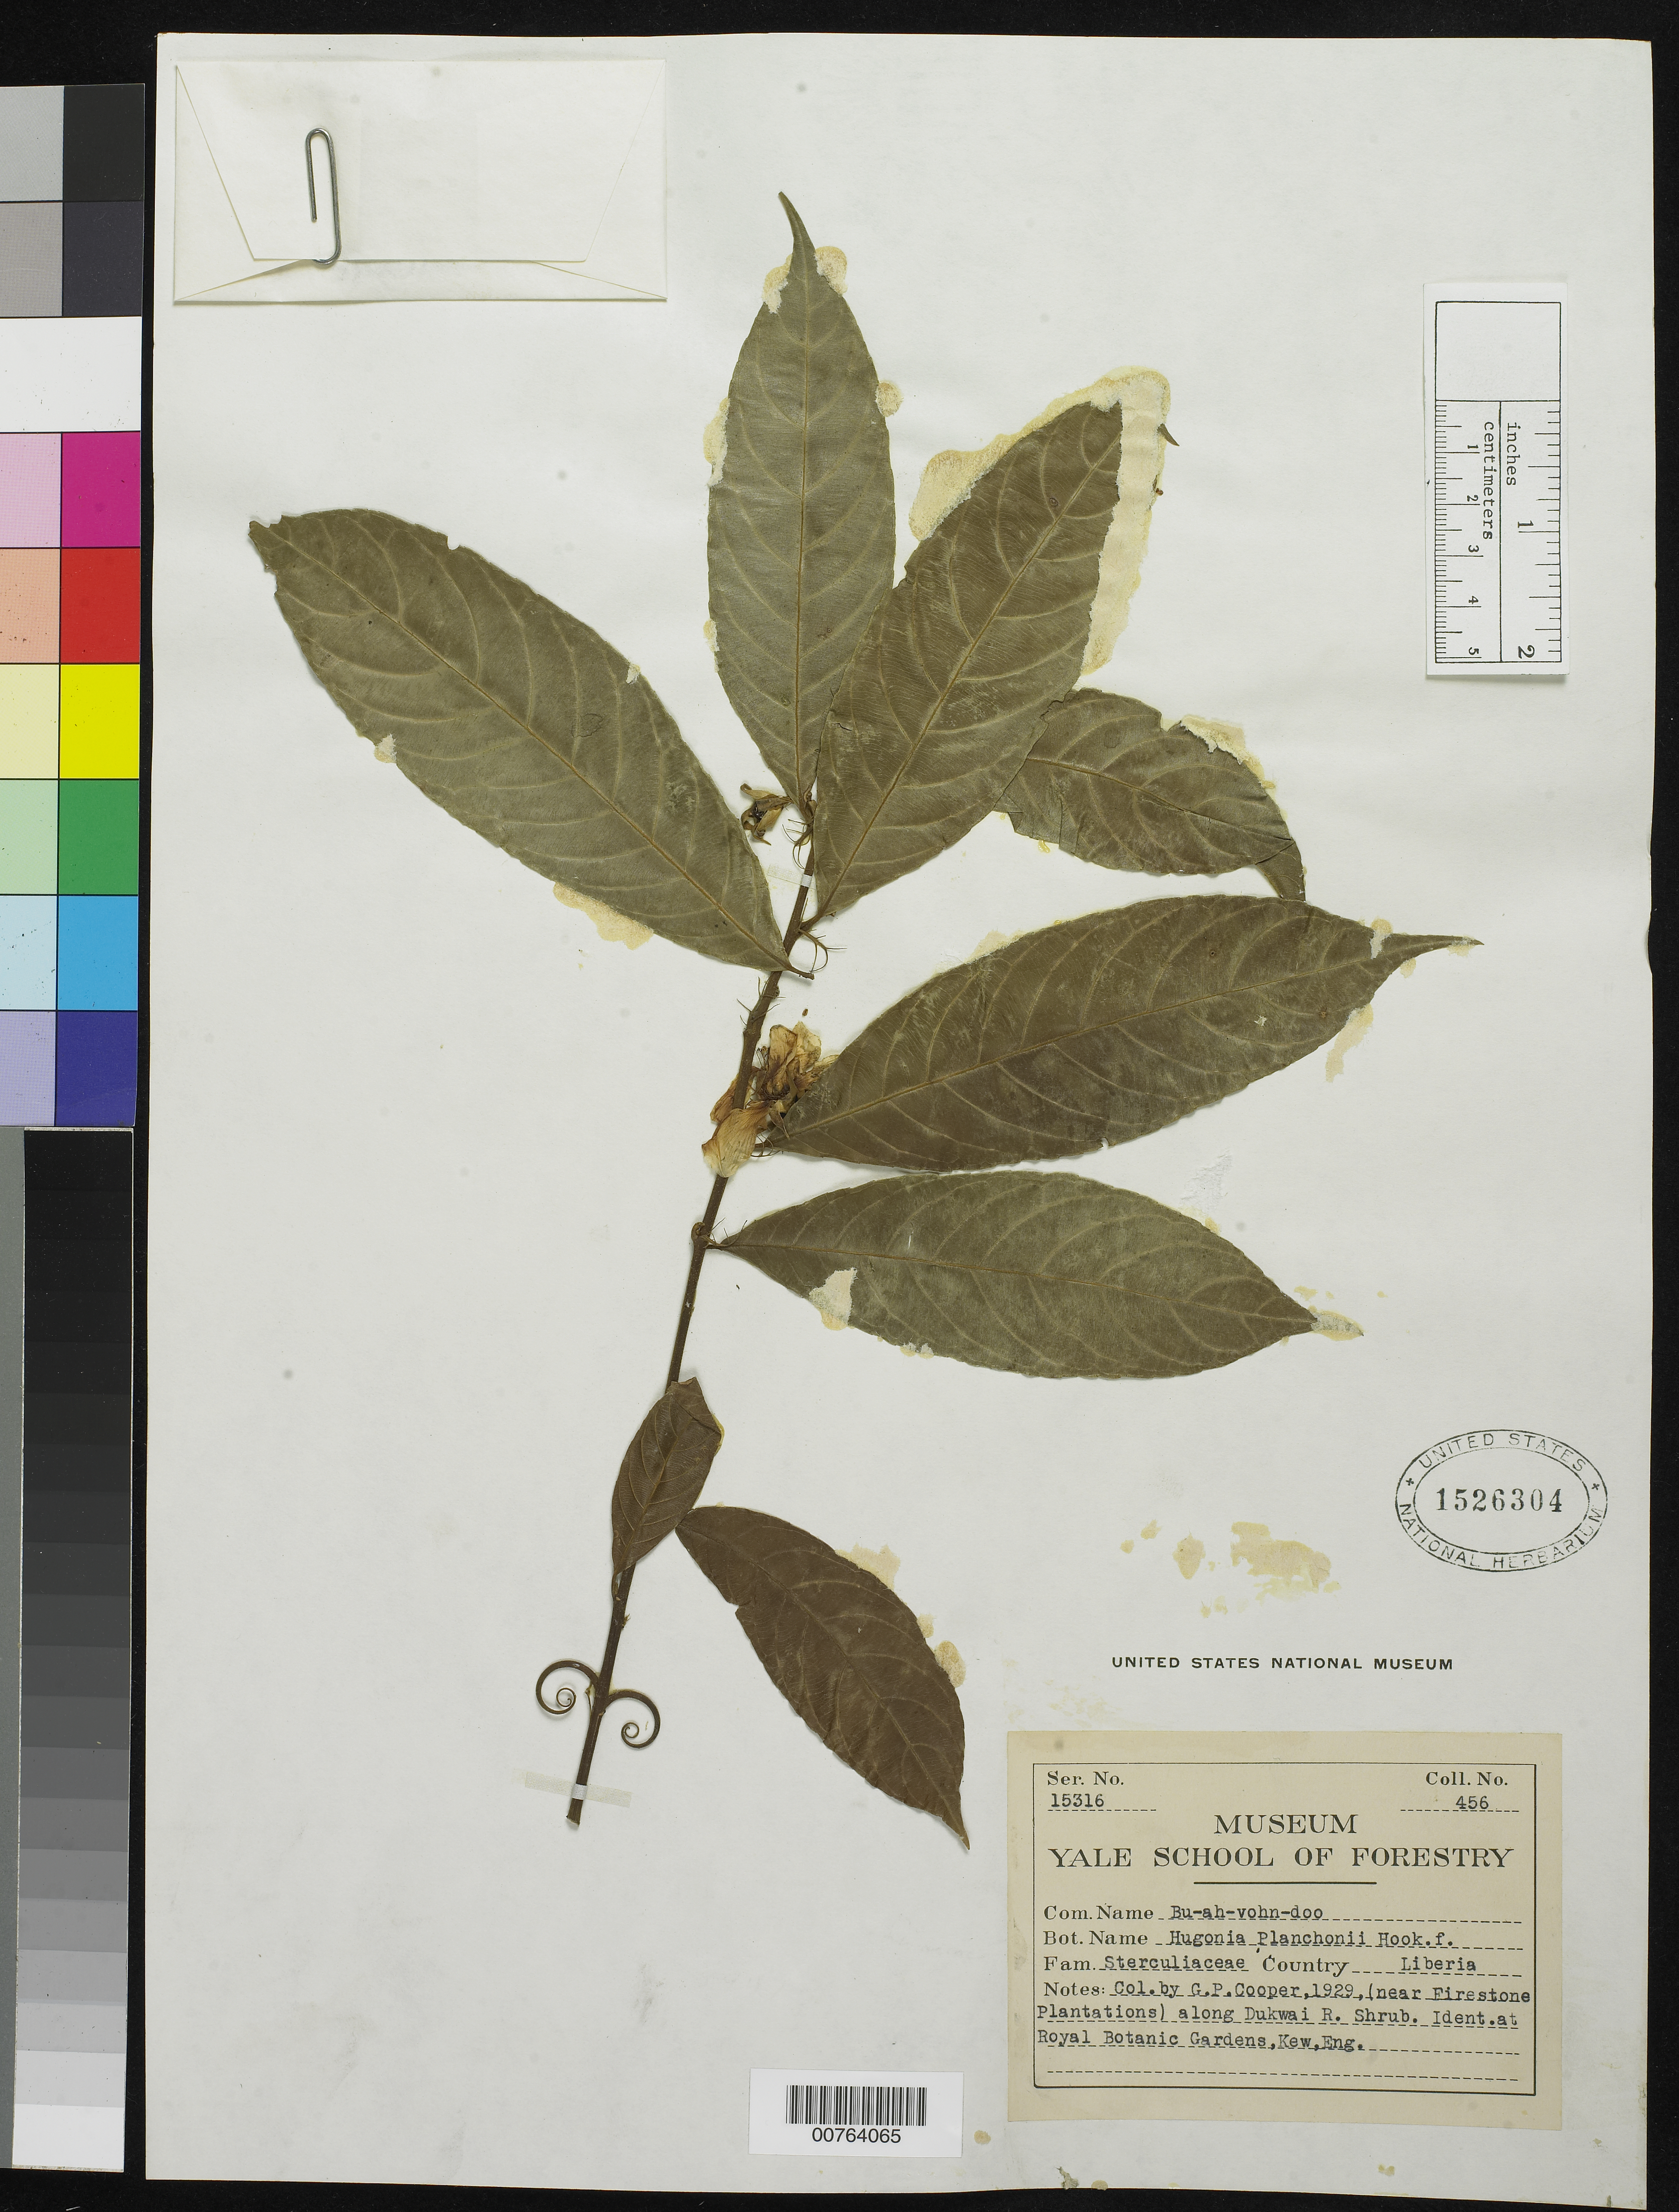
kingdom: Plantae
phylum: Tracheophyta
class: Magnoliopsida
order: Malpighiales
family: Linaceae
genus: Hugonia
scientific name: Hugonia planchonii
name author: Hook. f.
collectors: G. Cooper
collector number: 456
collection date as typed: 1929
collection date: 1929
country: Liberia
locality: (near Firestone Plantations) along Dukwai River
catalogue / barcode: US 1526304